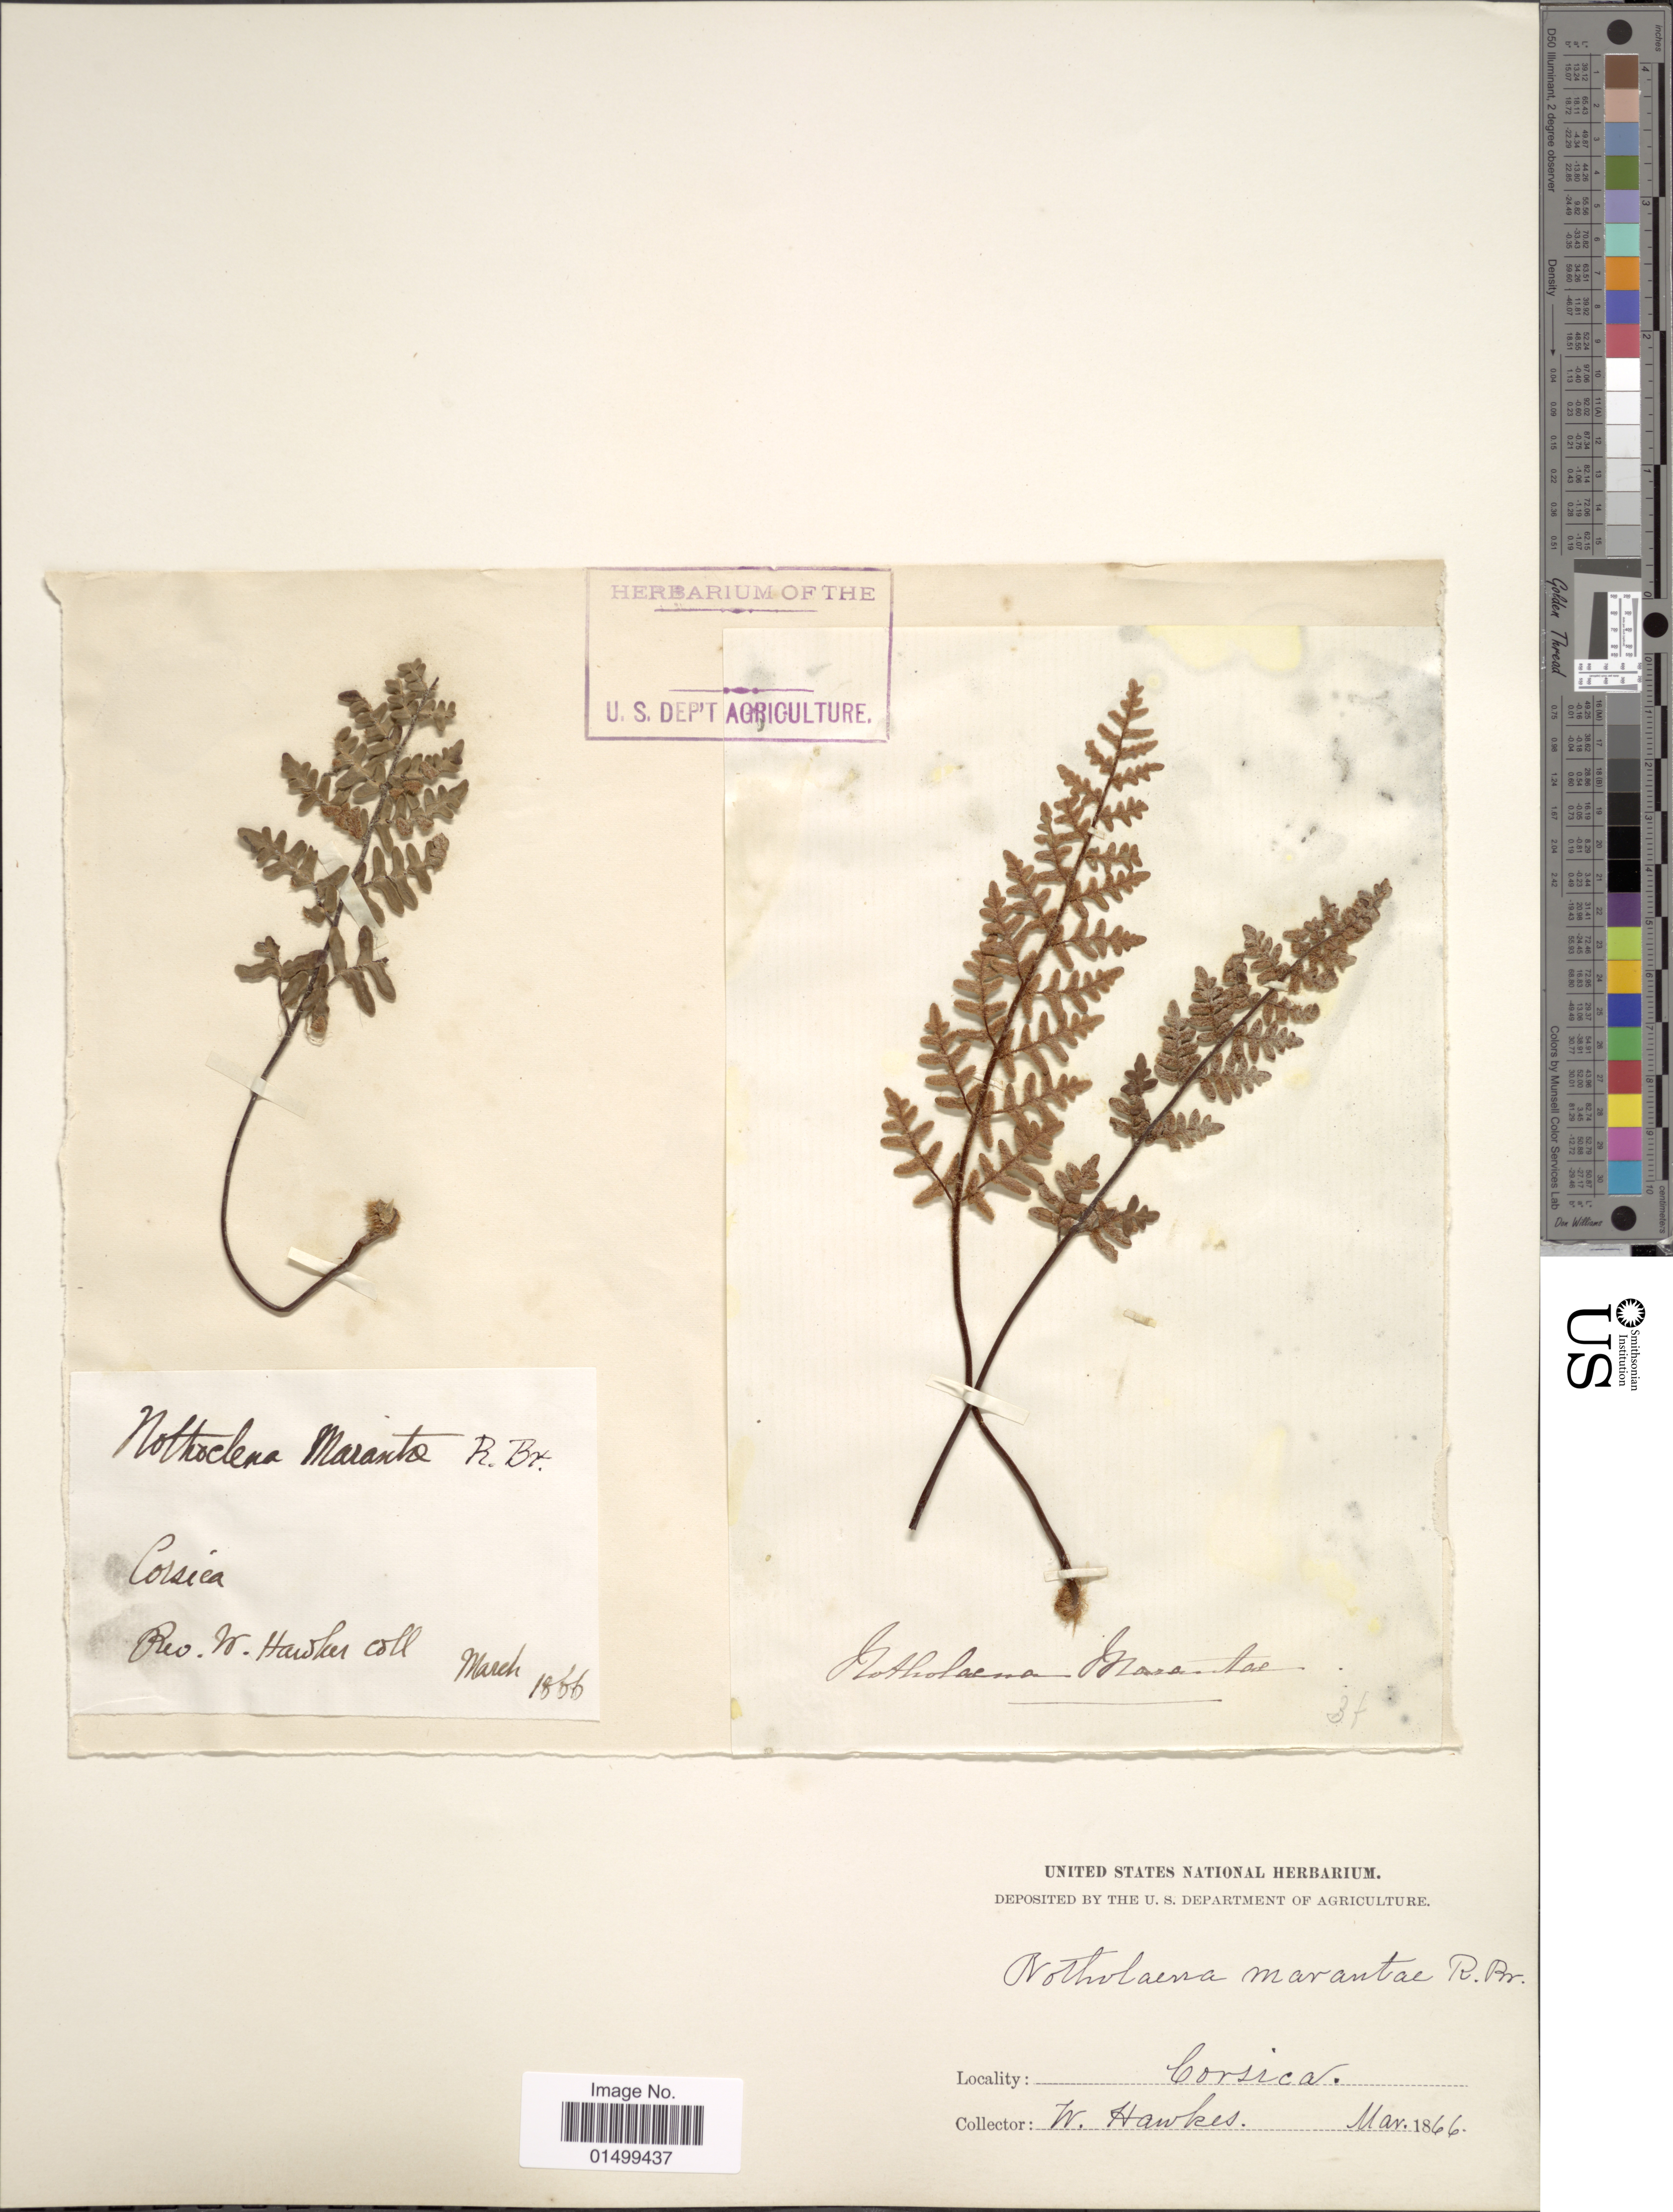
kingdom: Plantae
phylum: Tracheophyta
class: Polypodiopsida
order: Polypodiales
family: Pteridaceae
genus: Cheilanthes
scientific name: Cheilanthes marantae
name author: Domin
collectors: M. W. Hawkes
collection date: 1866-03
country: France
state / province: Corsica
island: Corse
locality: Corsica